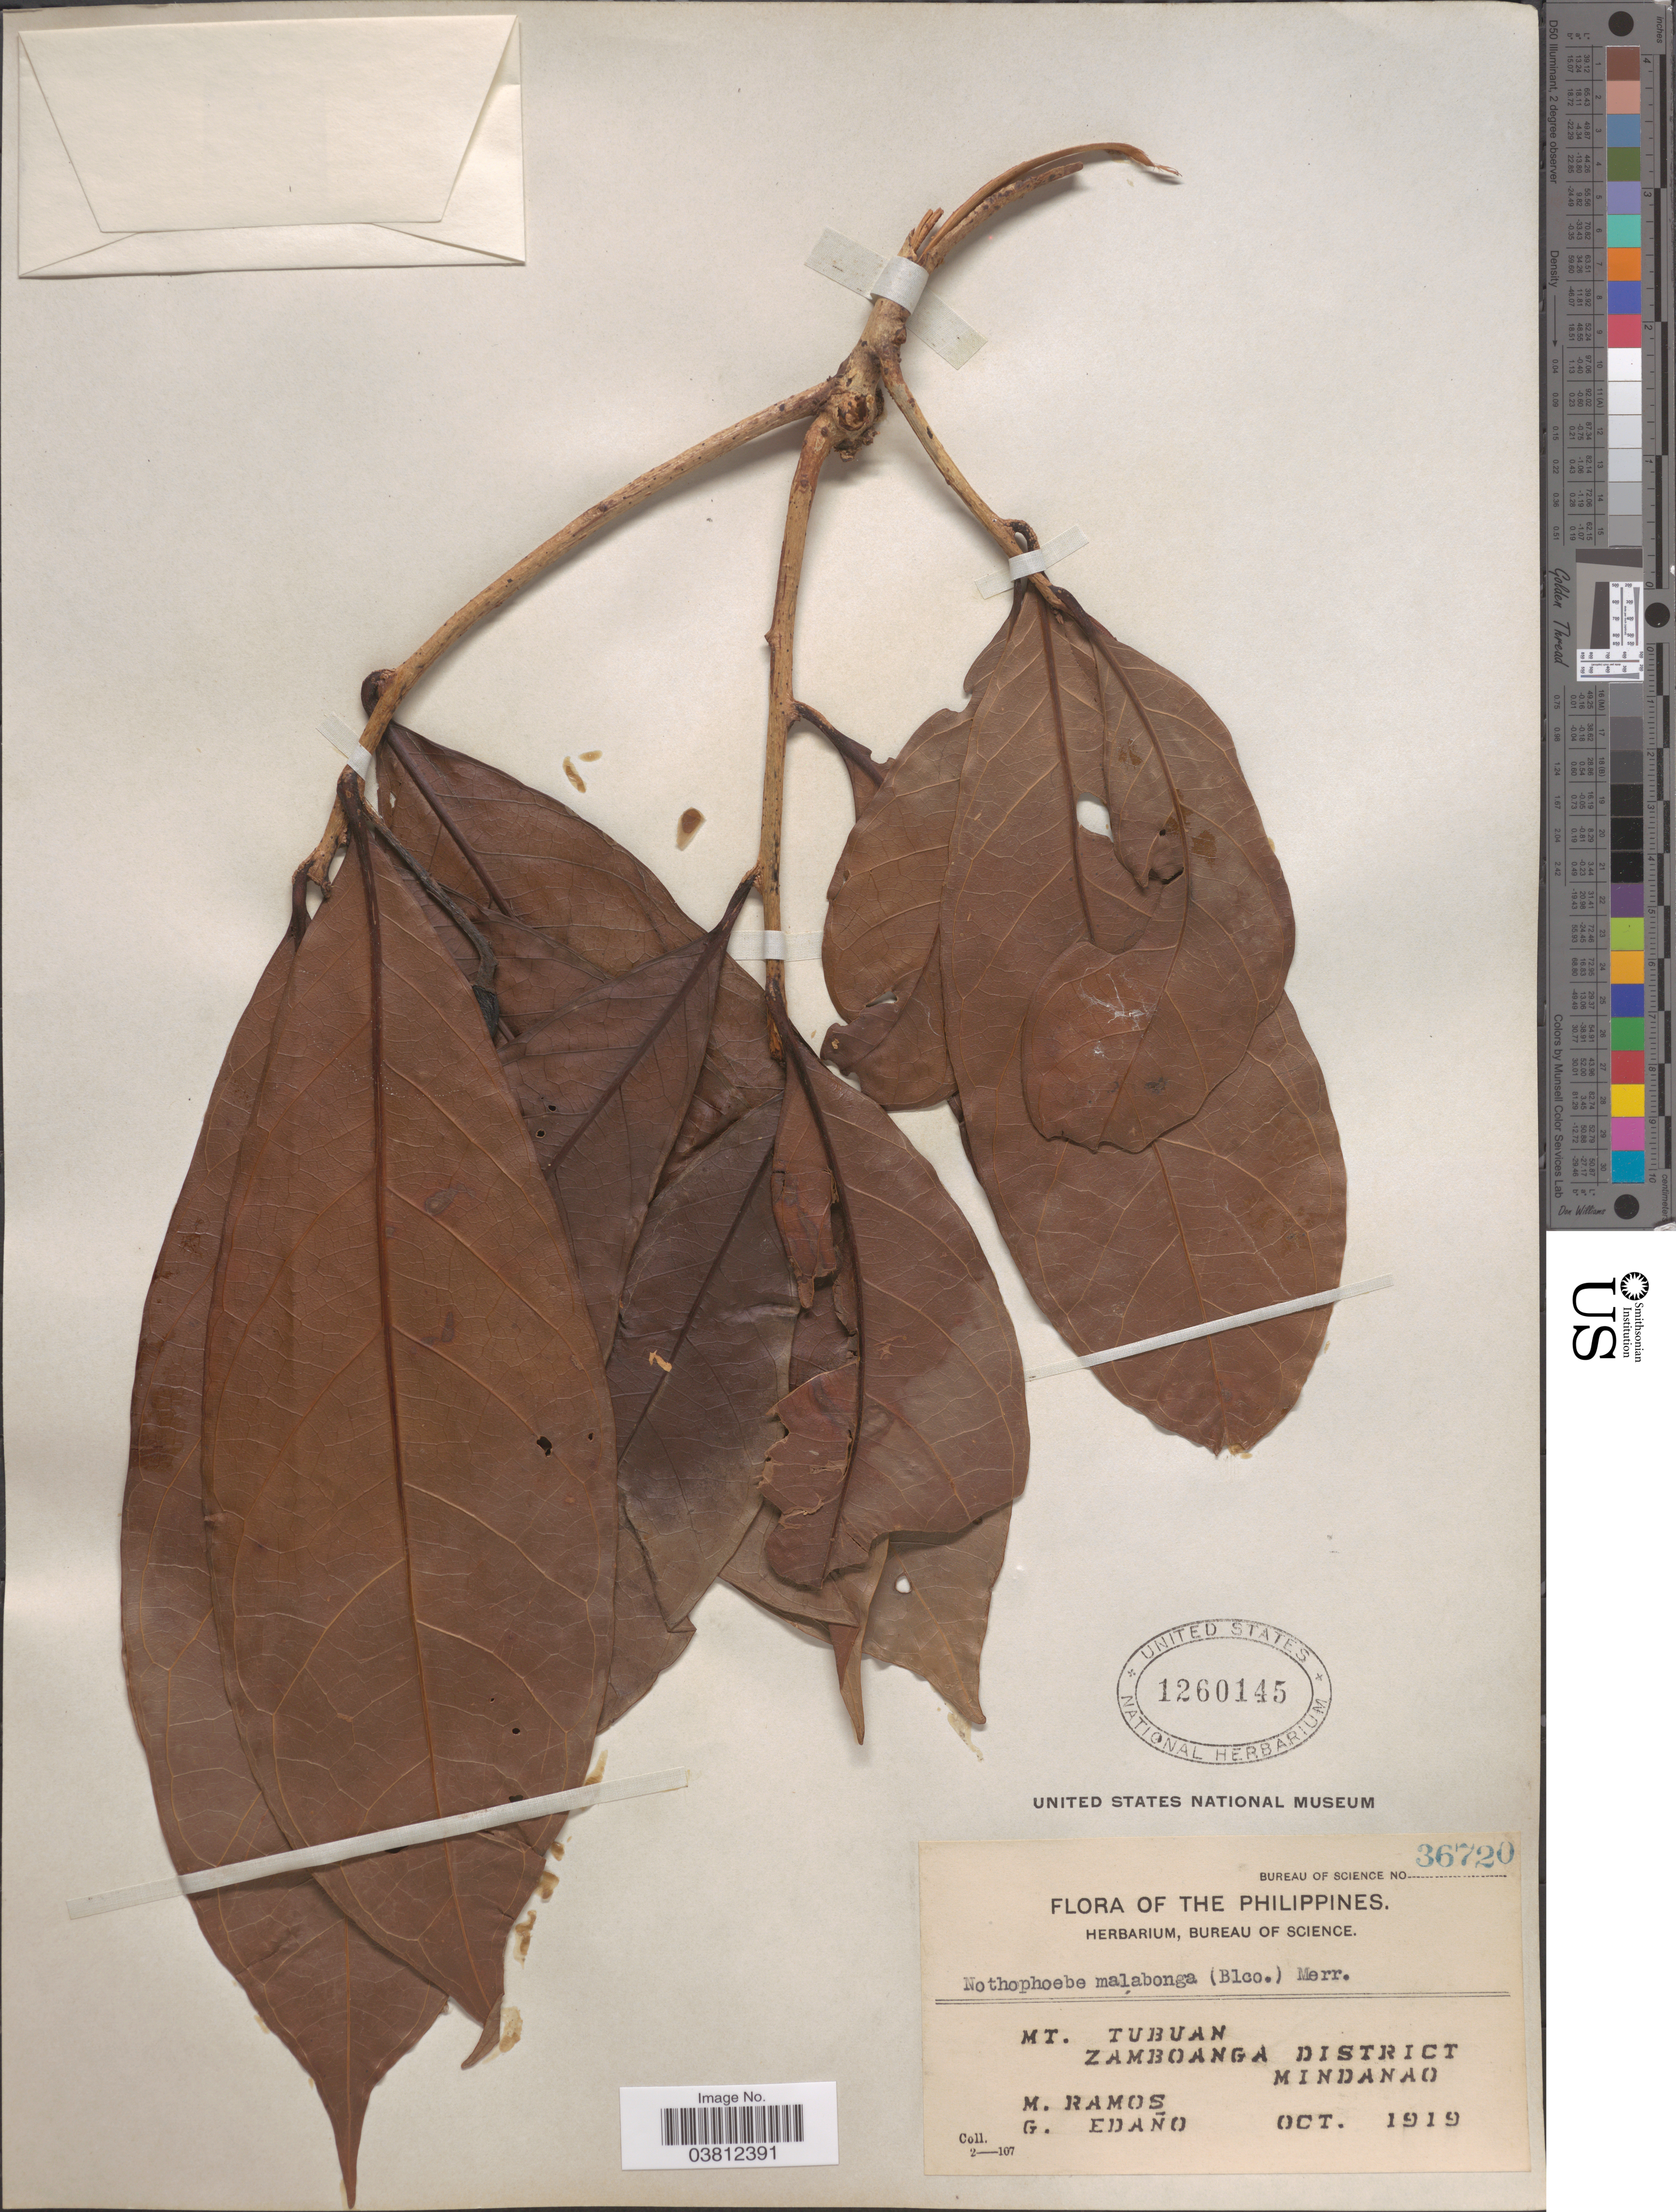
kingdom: Plantae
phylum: Tracheophyta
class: Magnoliopsida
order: Laurales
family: Lauraceae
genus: Nothaphoebe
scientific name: Nothaphoebe malabonga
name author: (Blanco) Merr.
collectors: M. Ramos & G. Edaño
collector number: Bureau of Science 36720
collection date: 1919-10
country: Philippines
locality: Mt. Tubuan. Zamboanga District. Mindanao.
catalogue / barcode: US 1260145